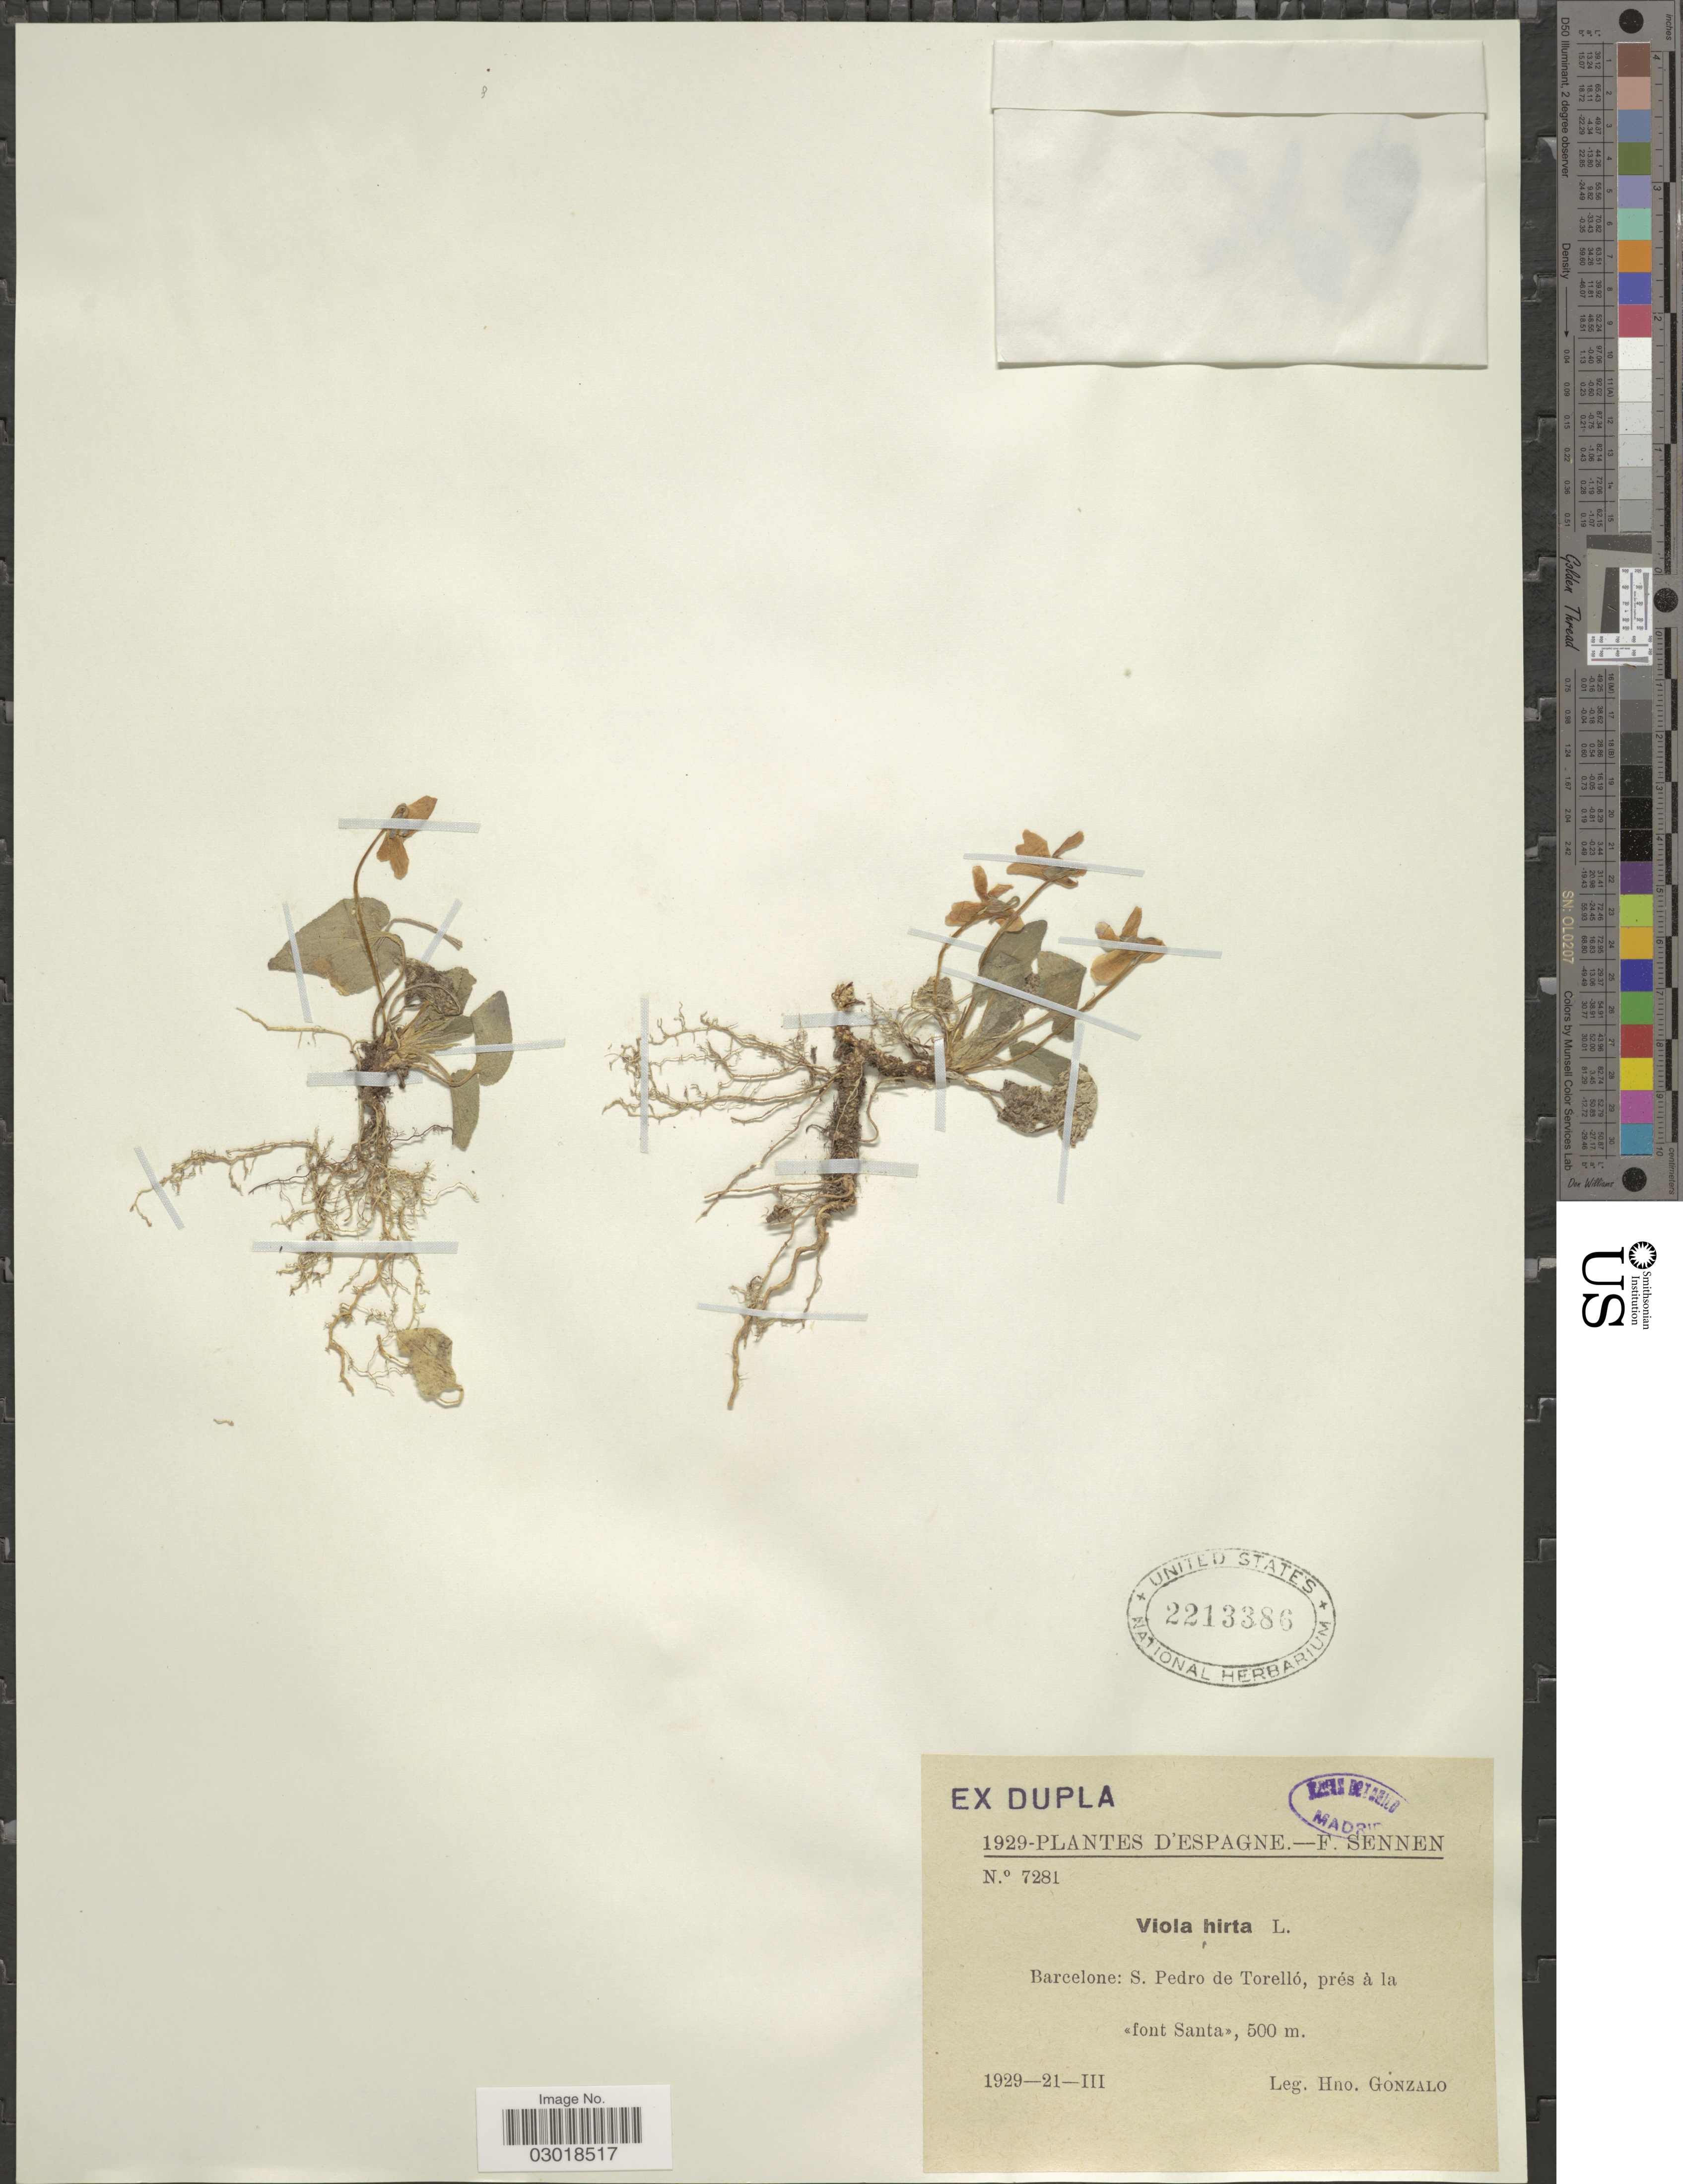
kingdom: Plantae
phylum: Tracheophyta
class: Magnoliopsida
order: Malpighiales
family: Violaceae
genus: Viola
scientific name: Viola hirta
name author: L.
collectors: H. Gonzalo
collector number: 7281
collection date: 1929-03-21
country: Spain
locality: Barcelone: S. Pedro de Torelló, prés à la <<font Santa>>.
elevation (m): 500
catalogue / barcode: US 2213386